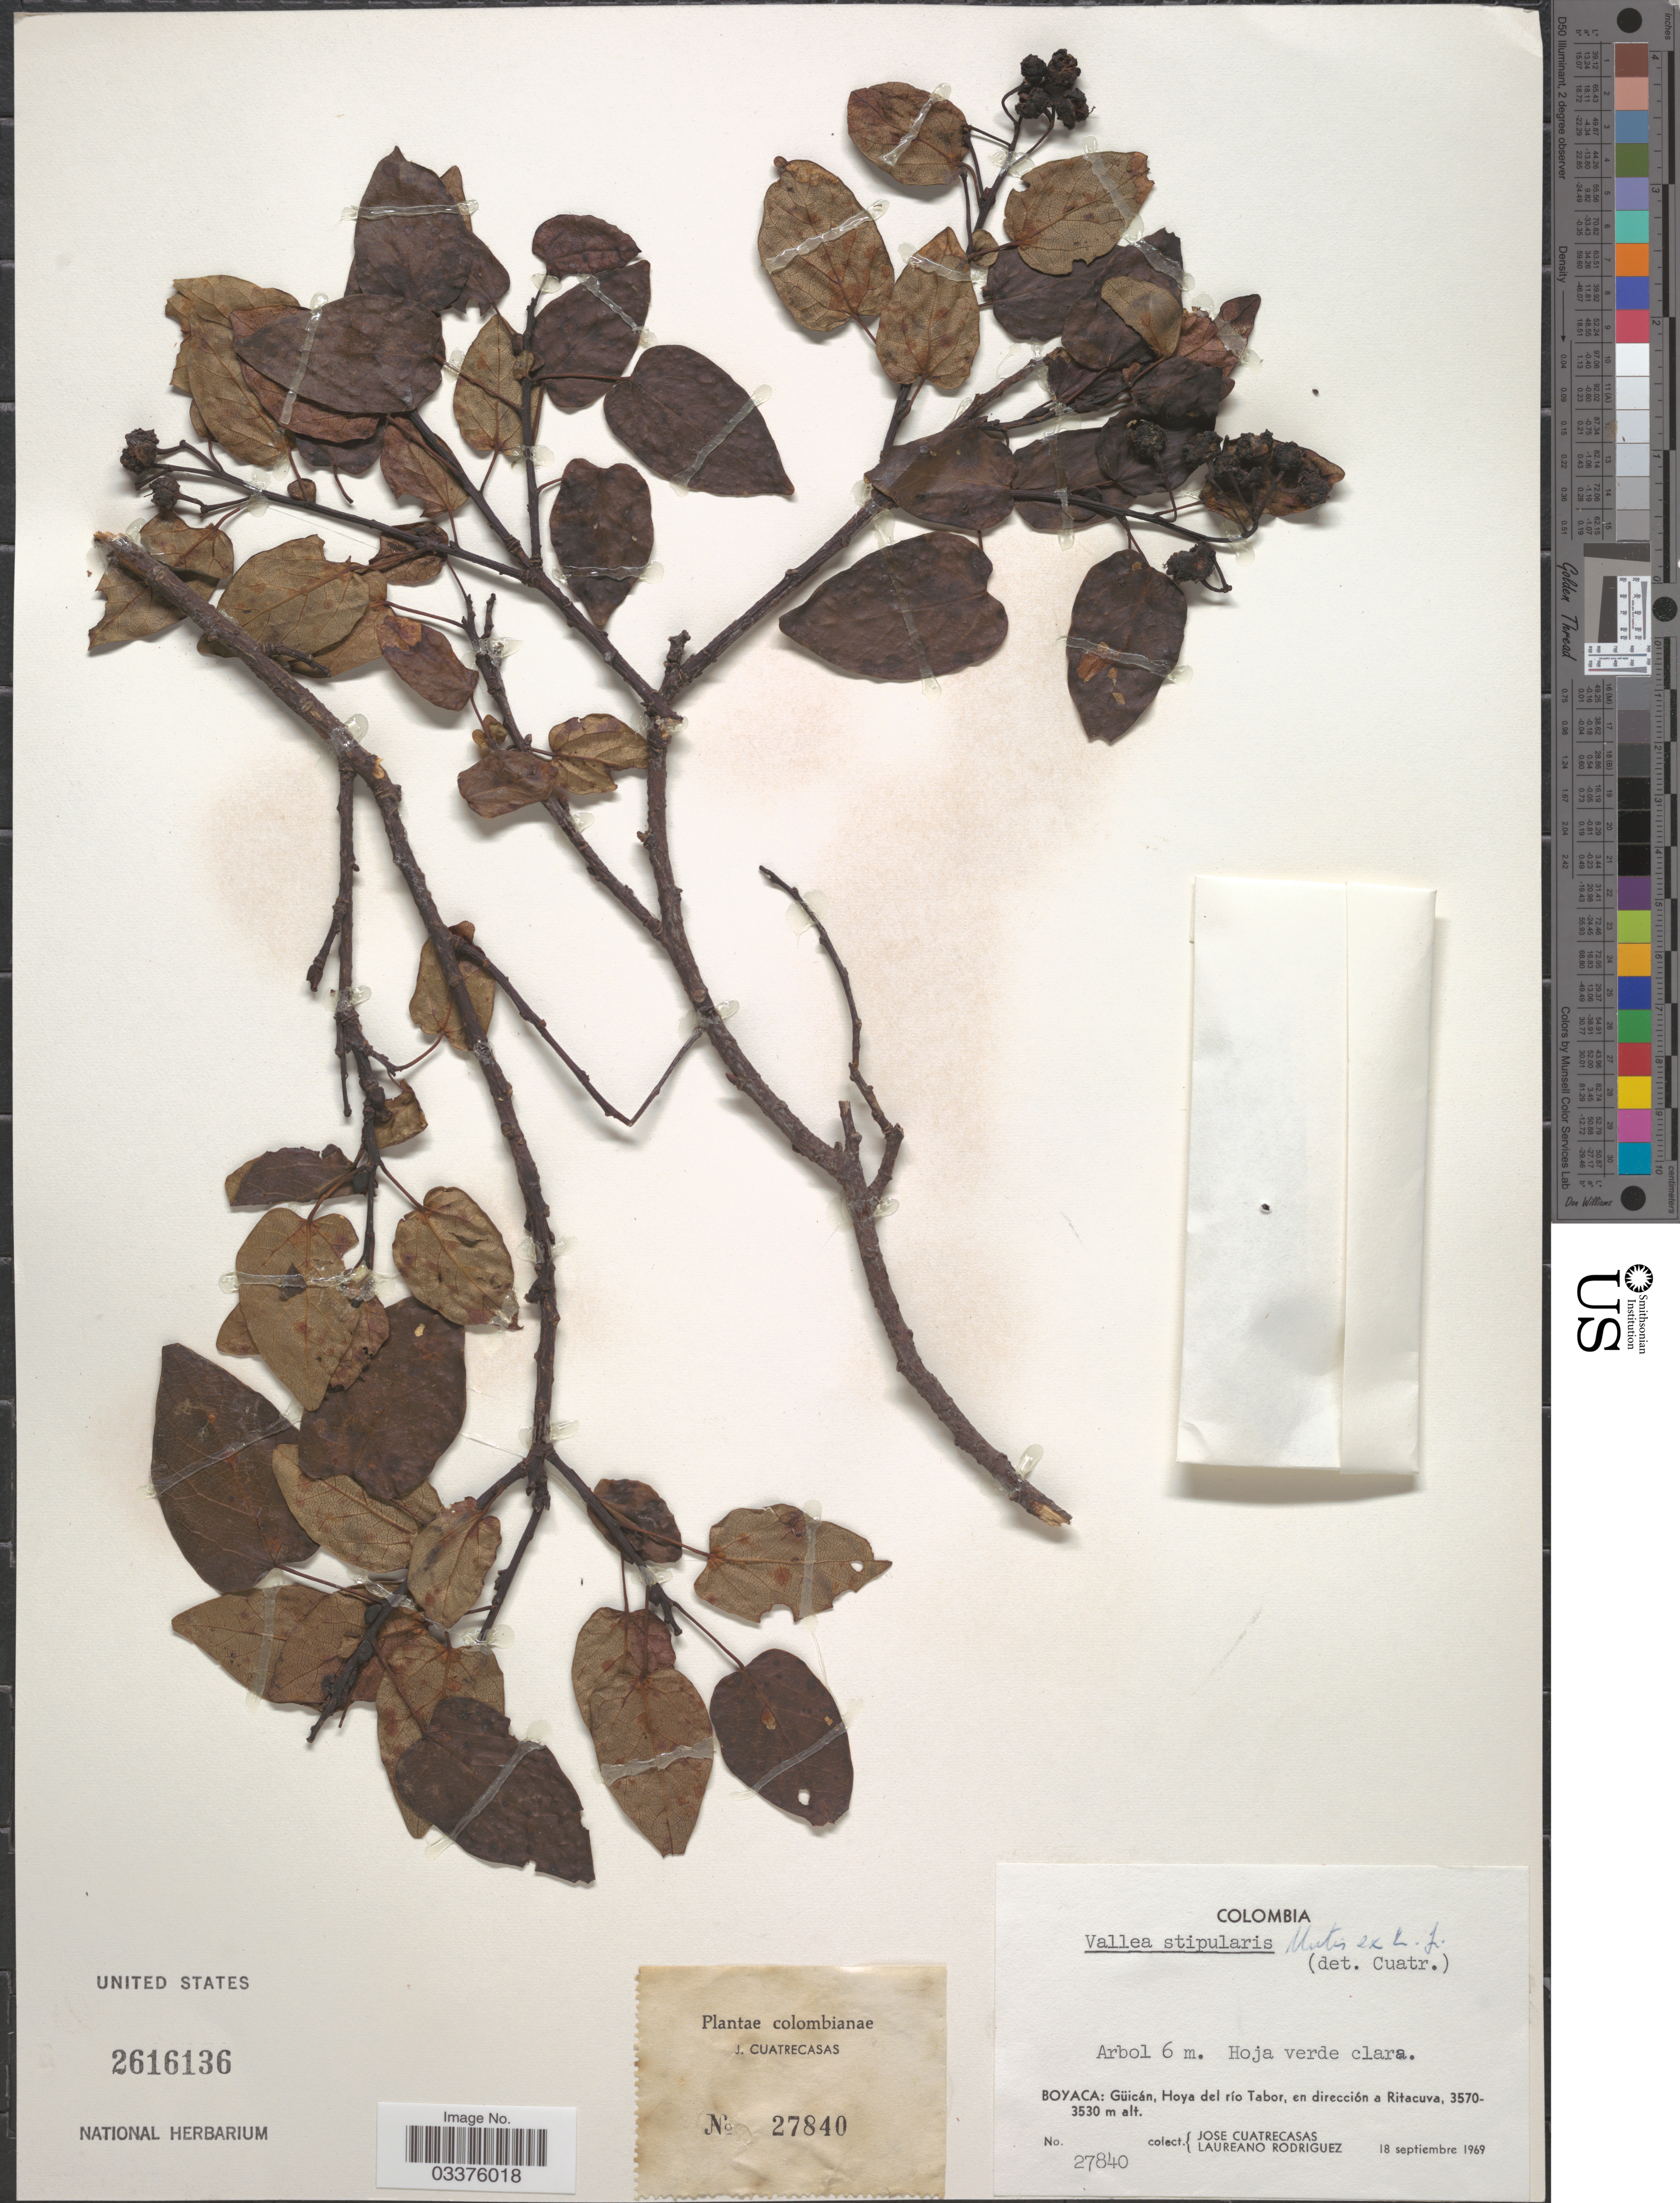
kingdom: Plantae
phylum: Tracheophyta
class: Magnoliopsida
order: Oxalidales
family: Elaeocarpaceae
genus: Vallea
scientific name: Vallea stipularis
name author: L. f.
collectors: J. Cuatrecasas & L. Rodriguez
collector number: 27840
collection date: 1969-09-18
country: Colombia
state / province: Boyacá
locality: Güicán, Hoya del río Tabor, en dirección a Ritacuva.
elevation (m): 3530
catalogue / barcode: US 2616136